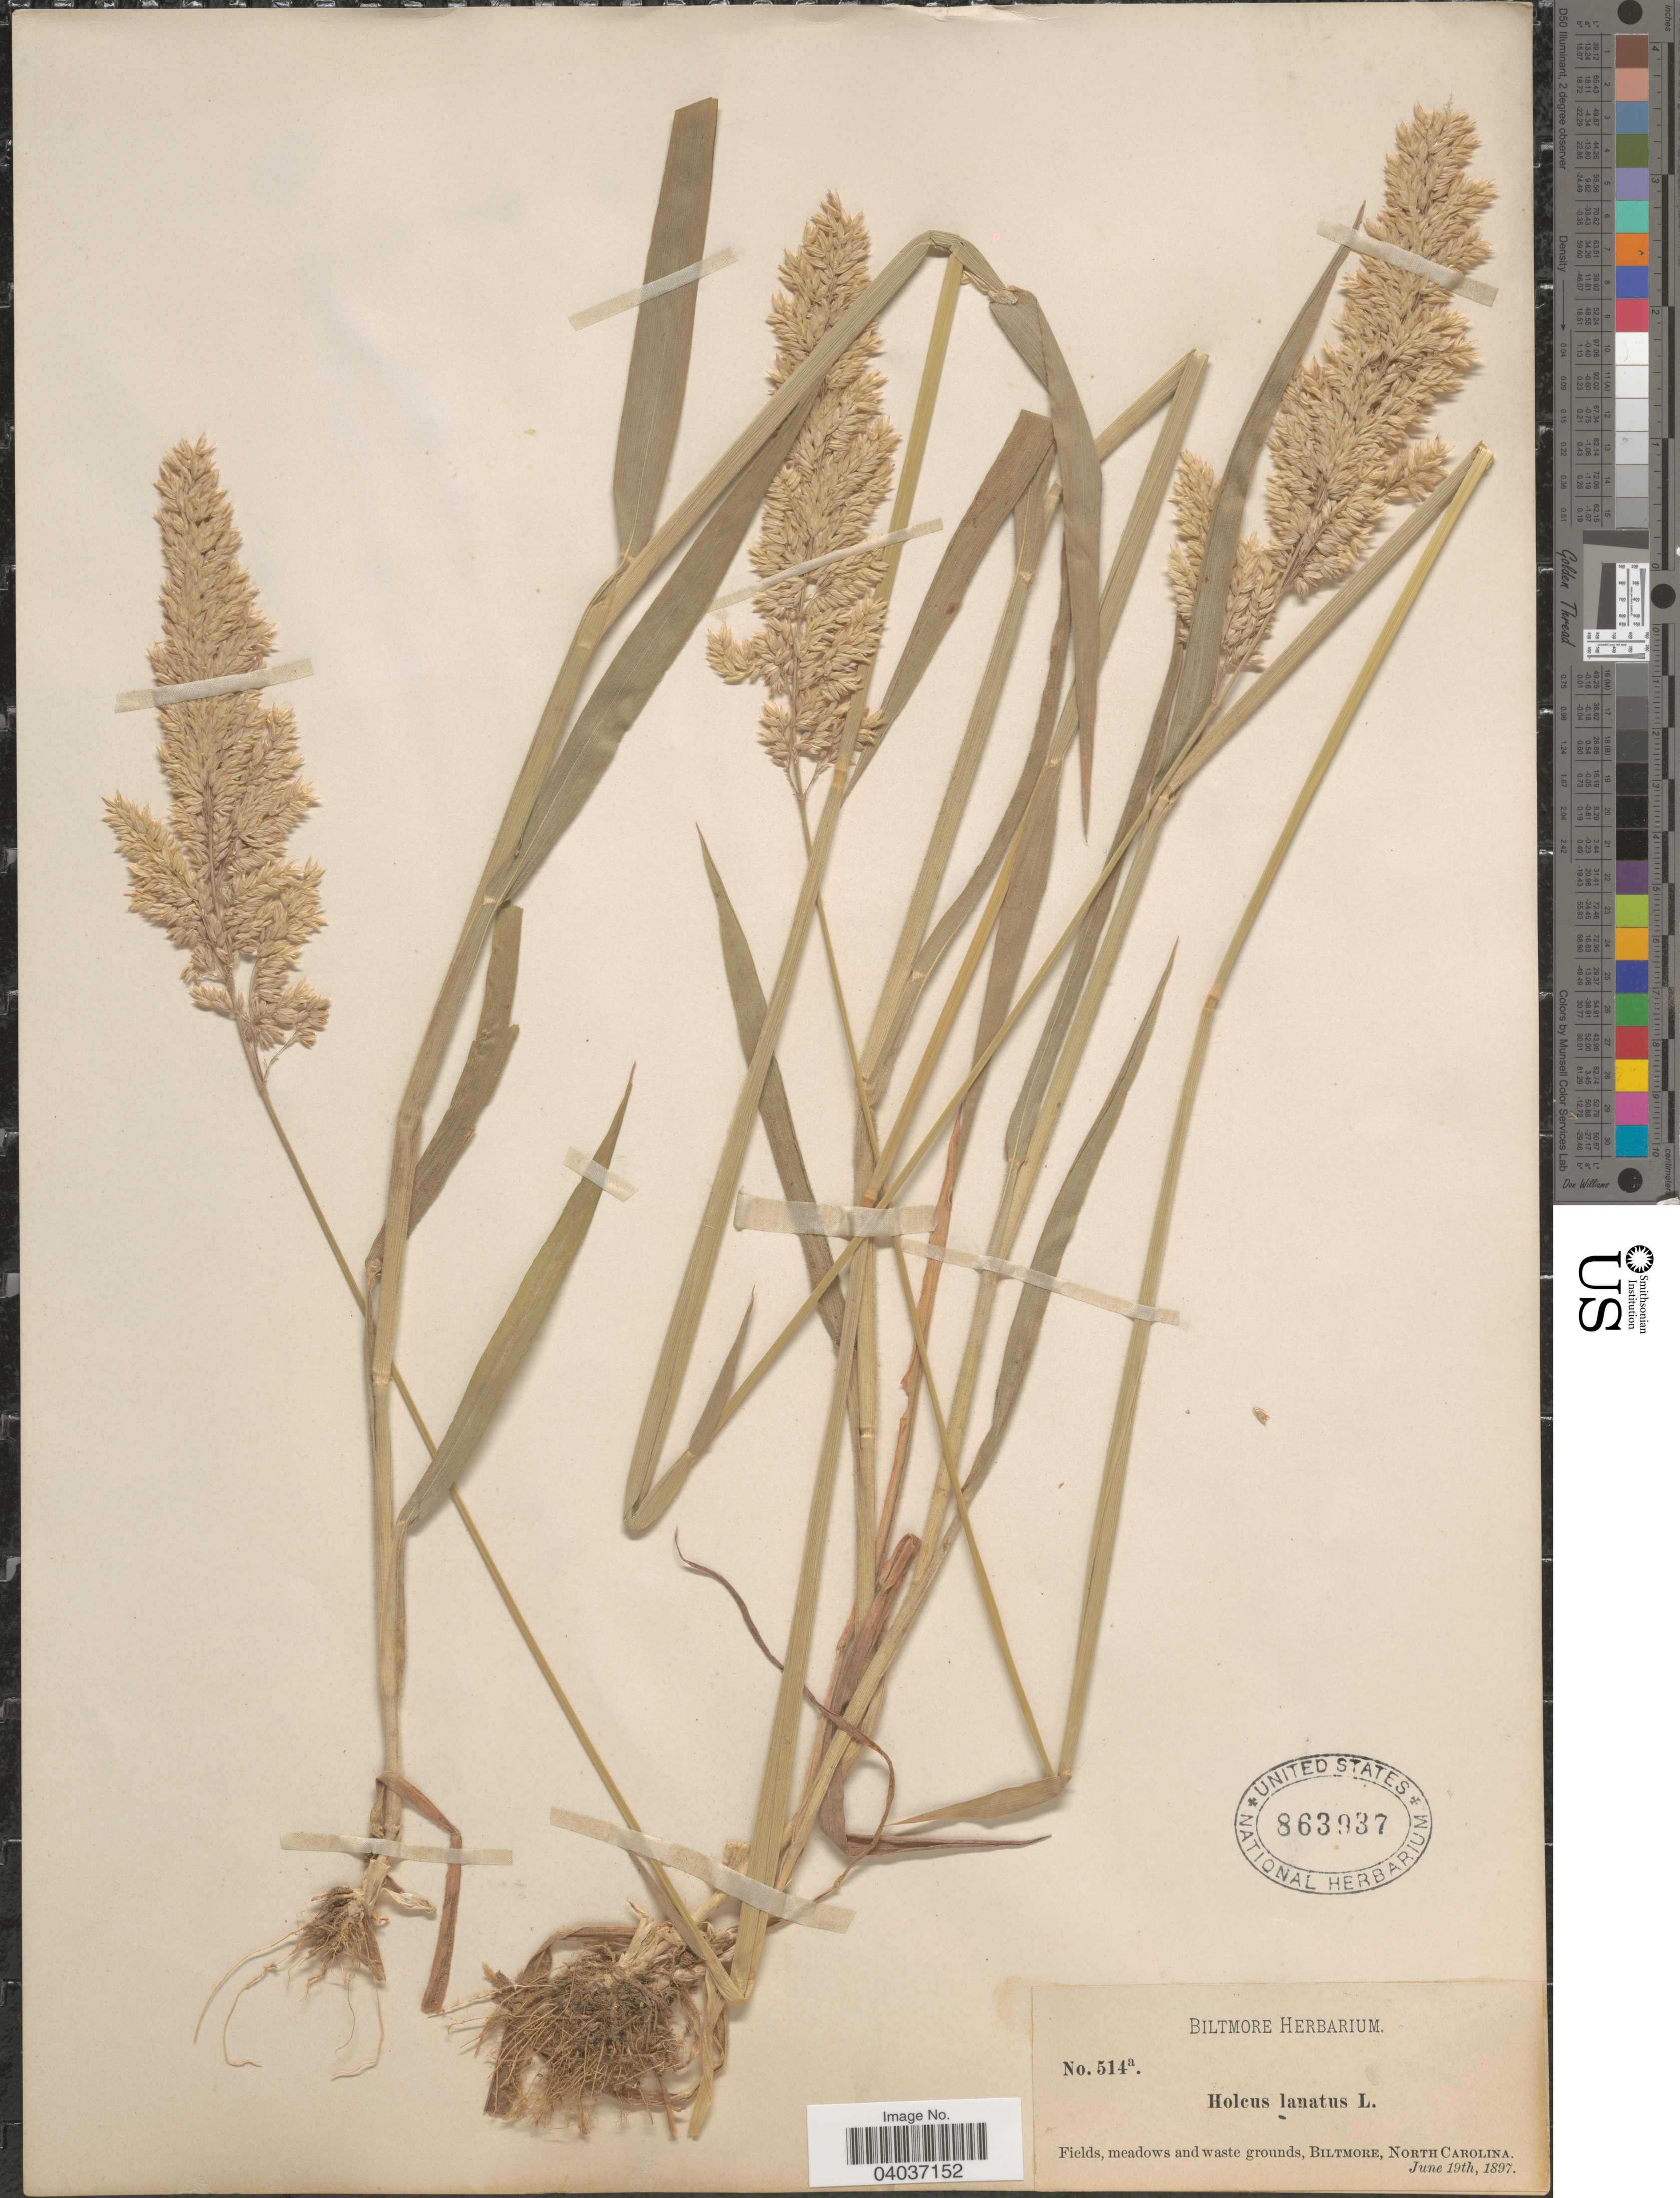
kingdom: Plantae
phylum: Tracheophyta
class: Liliopsida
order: Poales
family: Poaceae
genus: Holcus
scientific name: Holcus lanatus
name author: L.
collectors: ex herb. Biltmore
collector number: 514a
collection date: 1897-06-19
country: United States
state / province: North Carolina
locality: Biltmore.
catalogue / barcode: US 863937